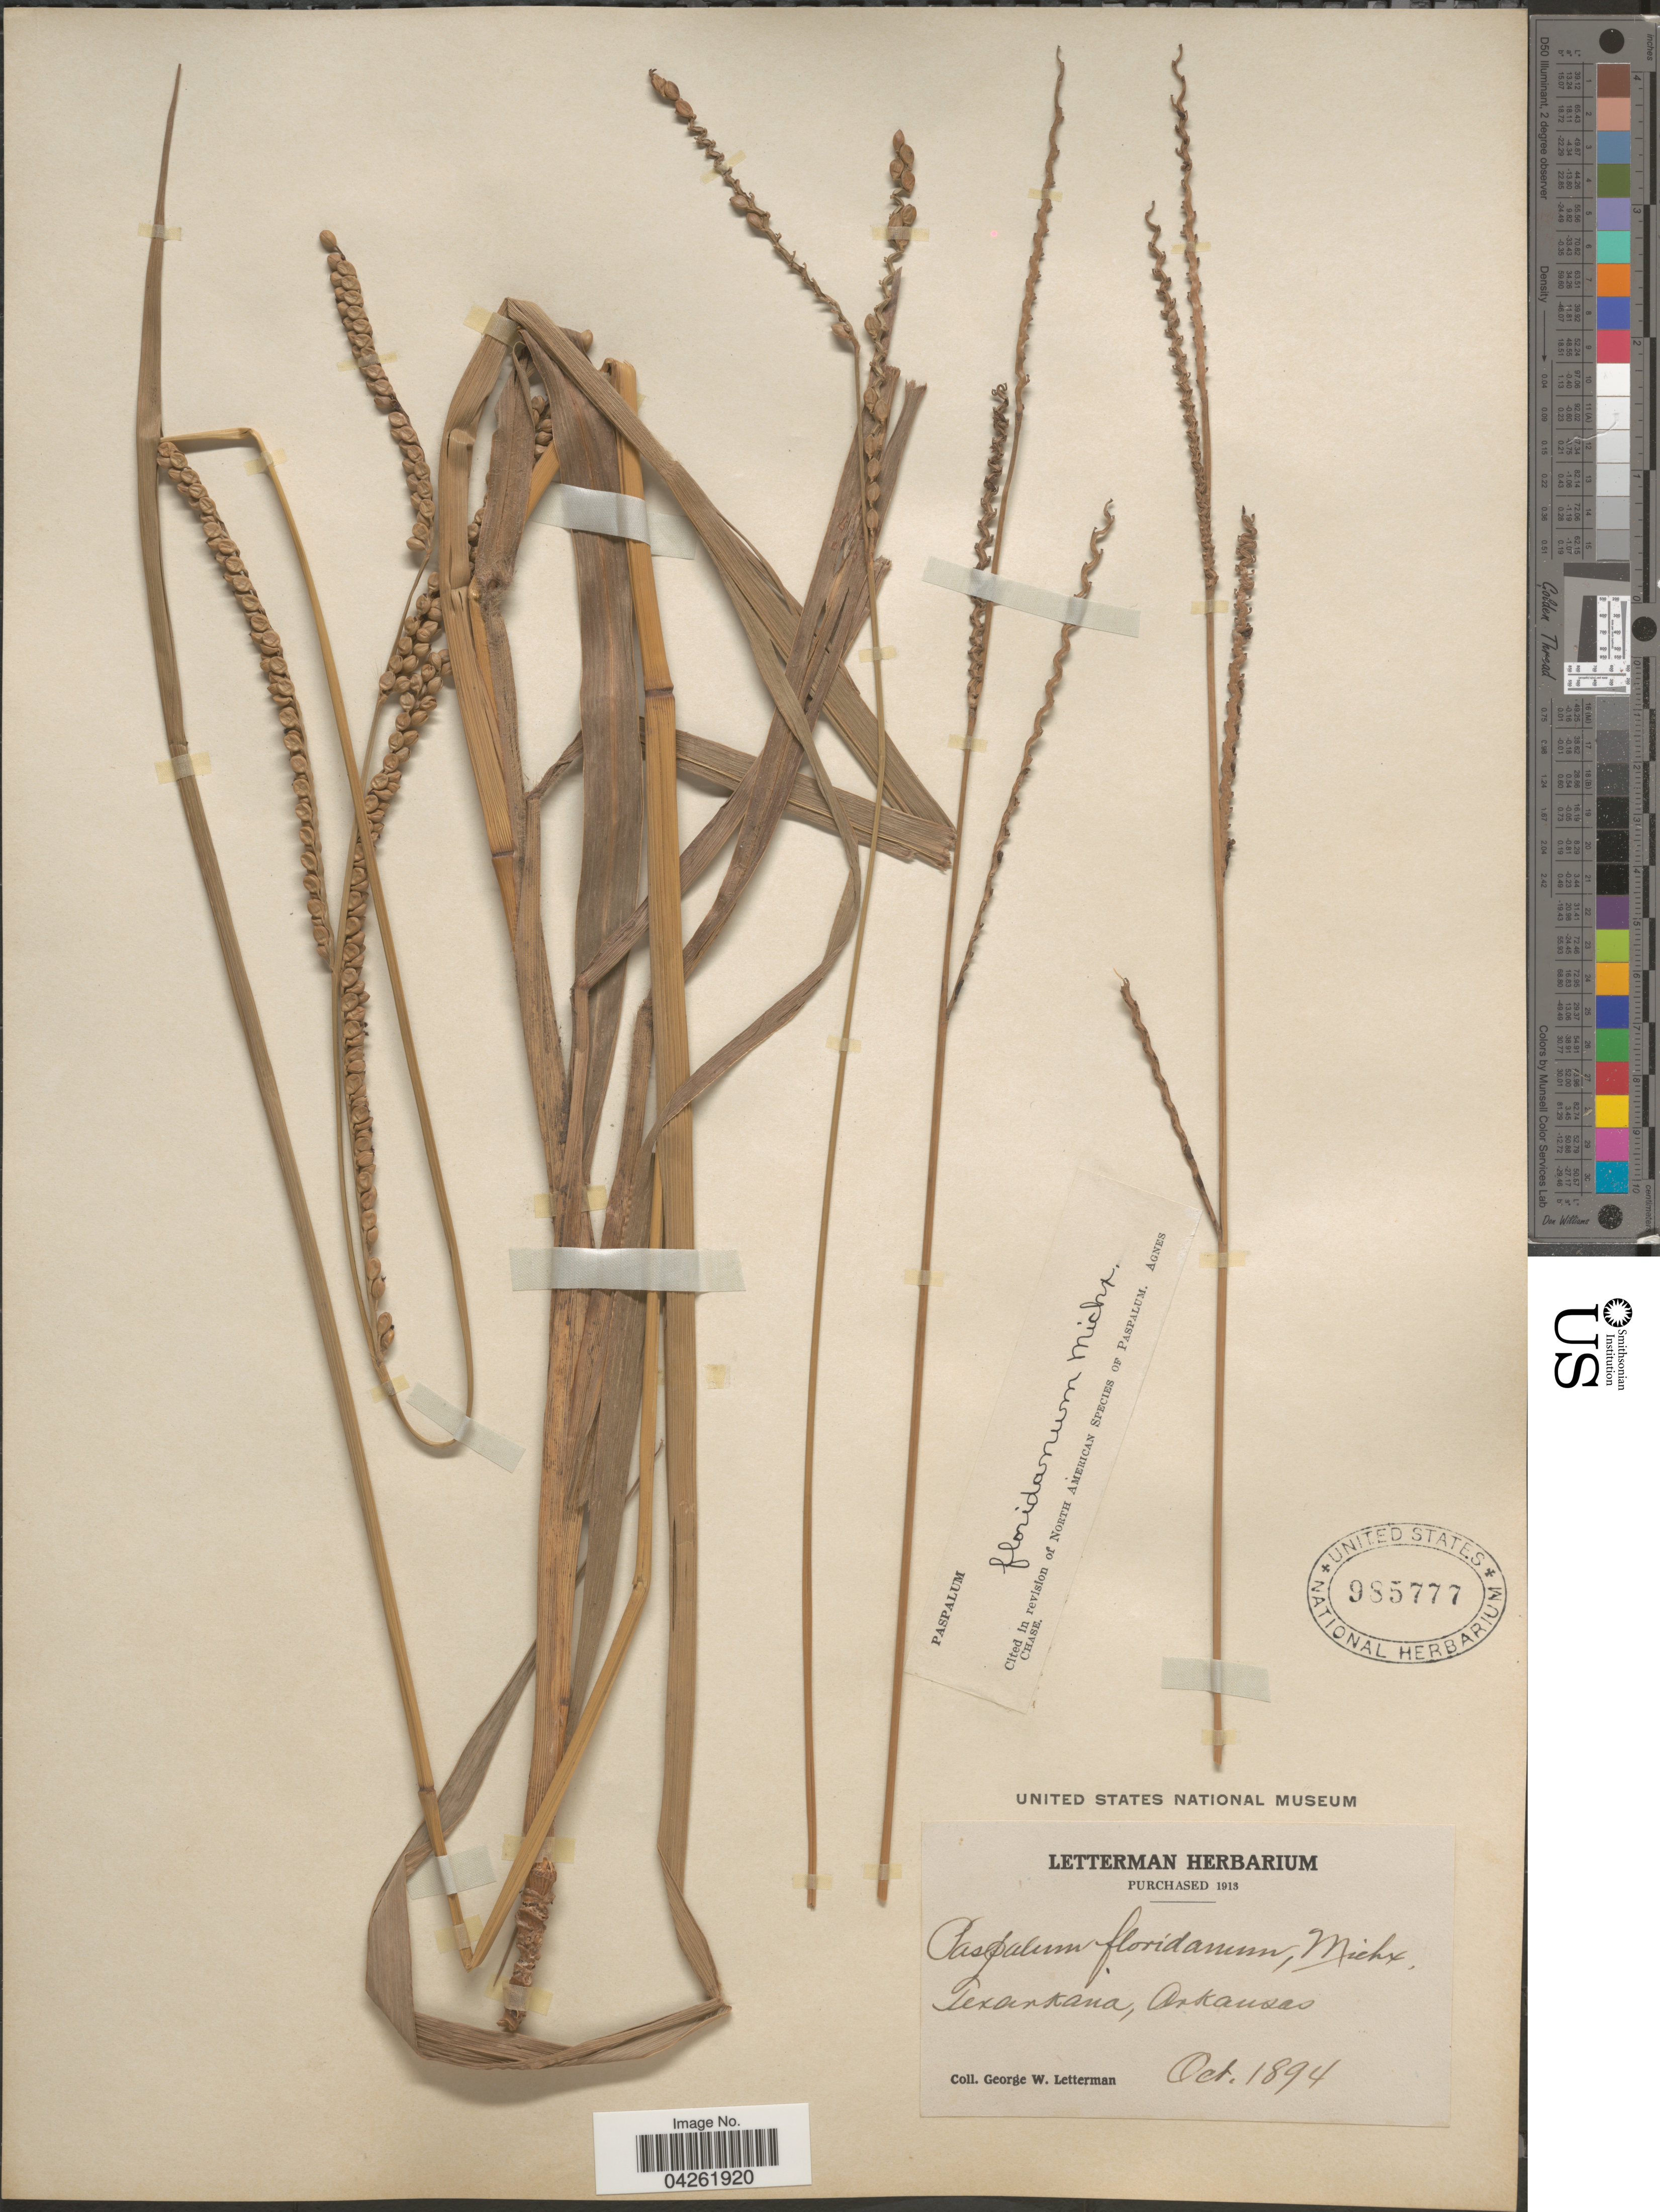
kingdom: Plantae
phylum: Tracheophyta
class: Liliopsida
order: Poales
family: Poaceae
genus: Paspalum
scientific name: Paspalum floridanum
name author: Michx.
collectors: G. W. Letterman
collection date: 1894-10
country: United States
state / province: Arkansas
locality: Texarkana.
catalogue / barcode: US 985777